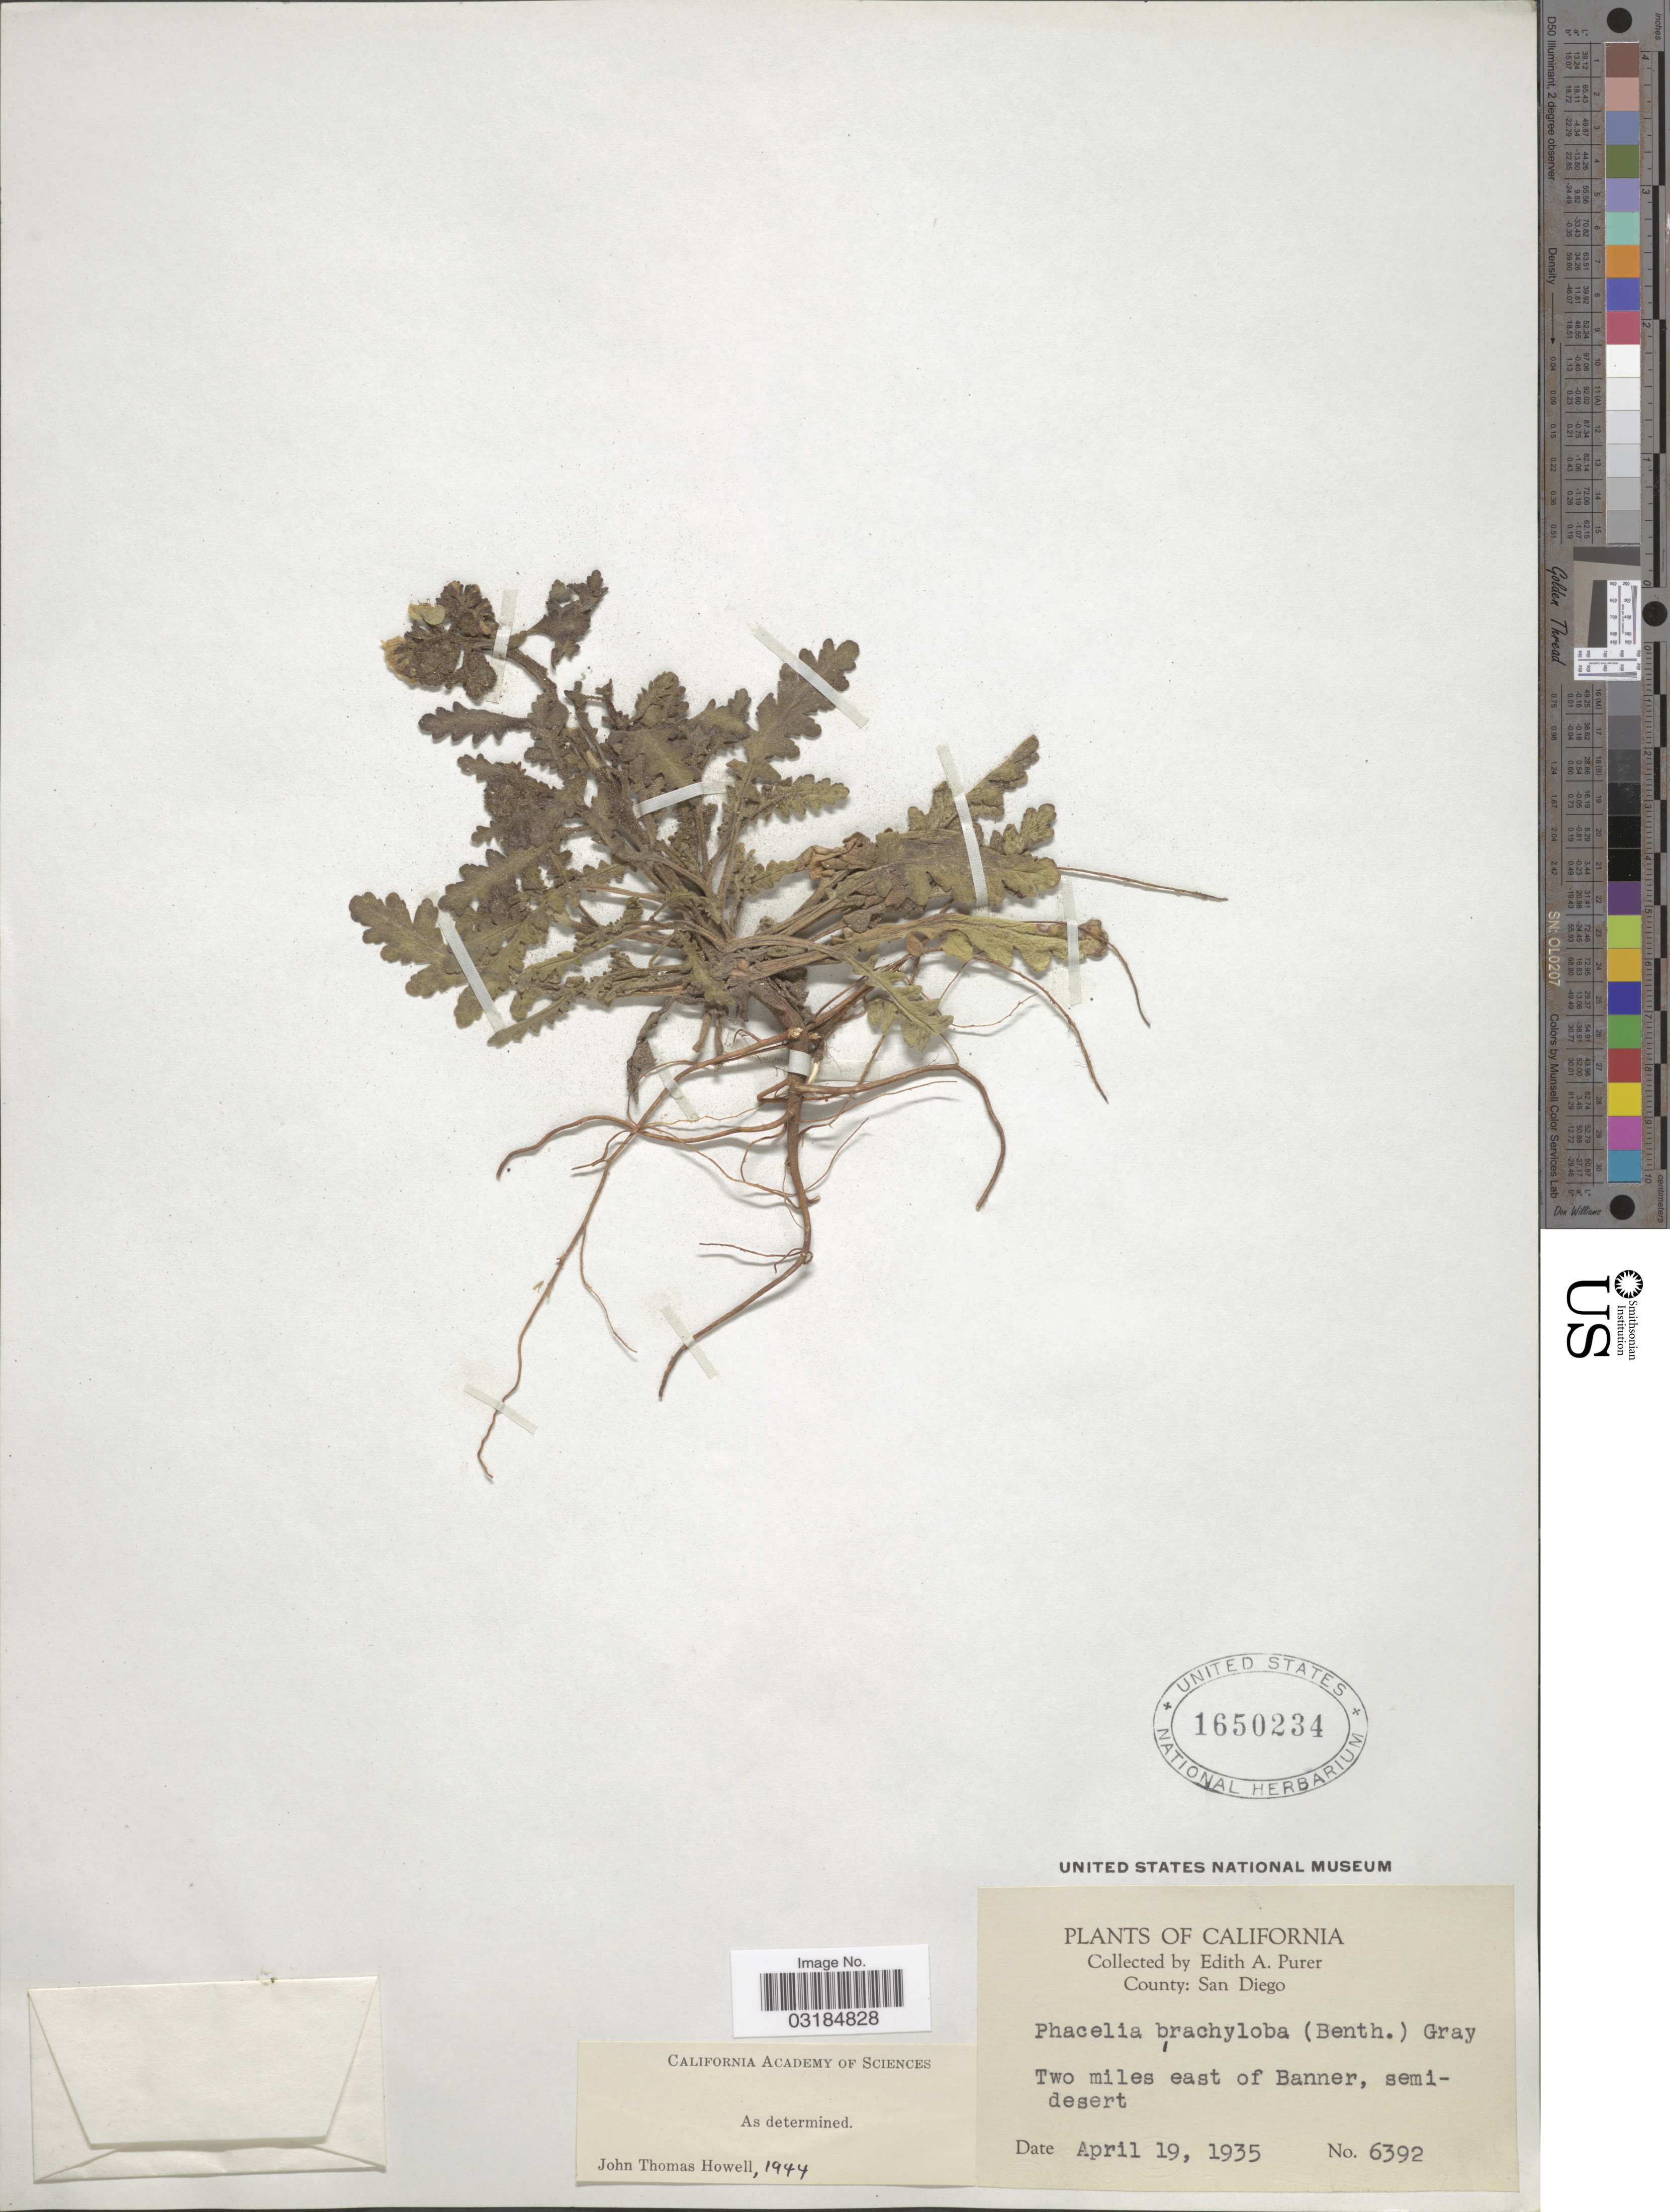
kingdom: Plantae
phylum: Tracheophyta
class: Magnoliopsida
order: Boraginales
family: Hydrophyllaceae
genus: Phacelia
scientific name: Phacelia brachyloba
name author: (Benth.) A. Gray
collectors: E. Purer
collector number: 6392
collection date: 1935-04-19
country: United States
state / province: California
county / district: San Diego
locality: County: San Diego, Two miles east of Banner, semidesert.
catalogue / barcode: US 1650234